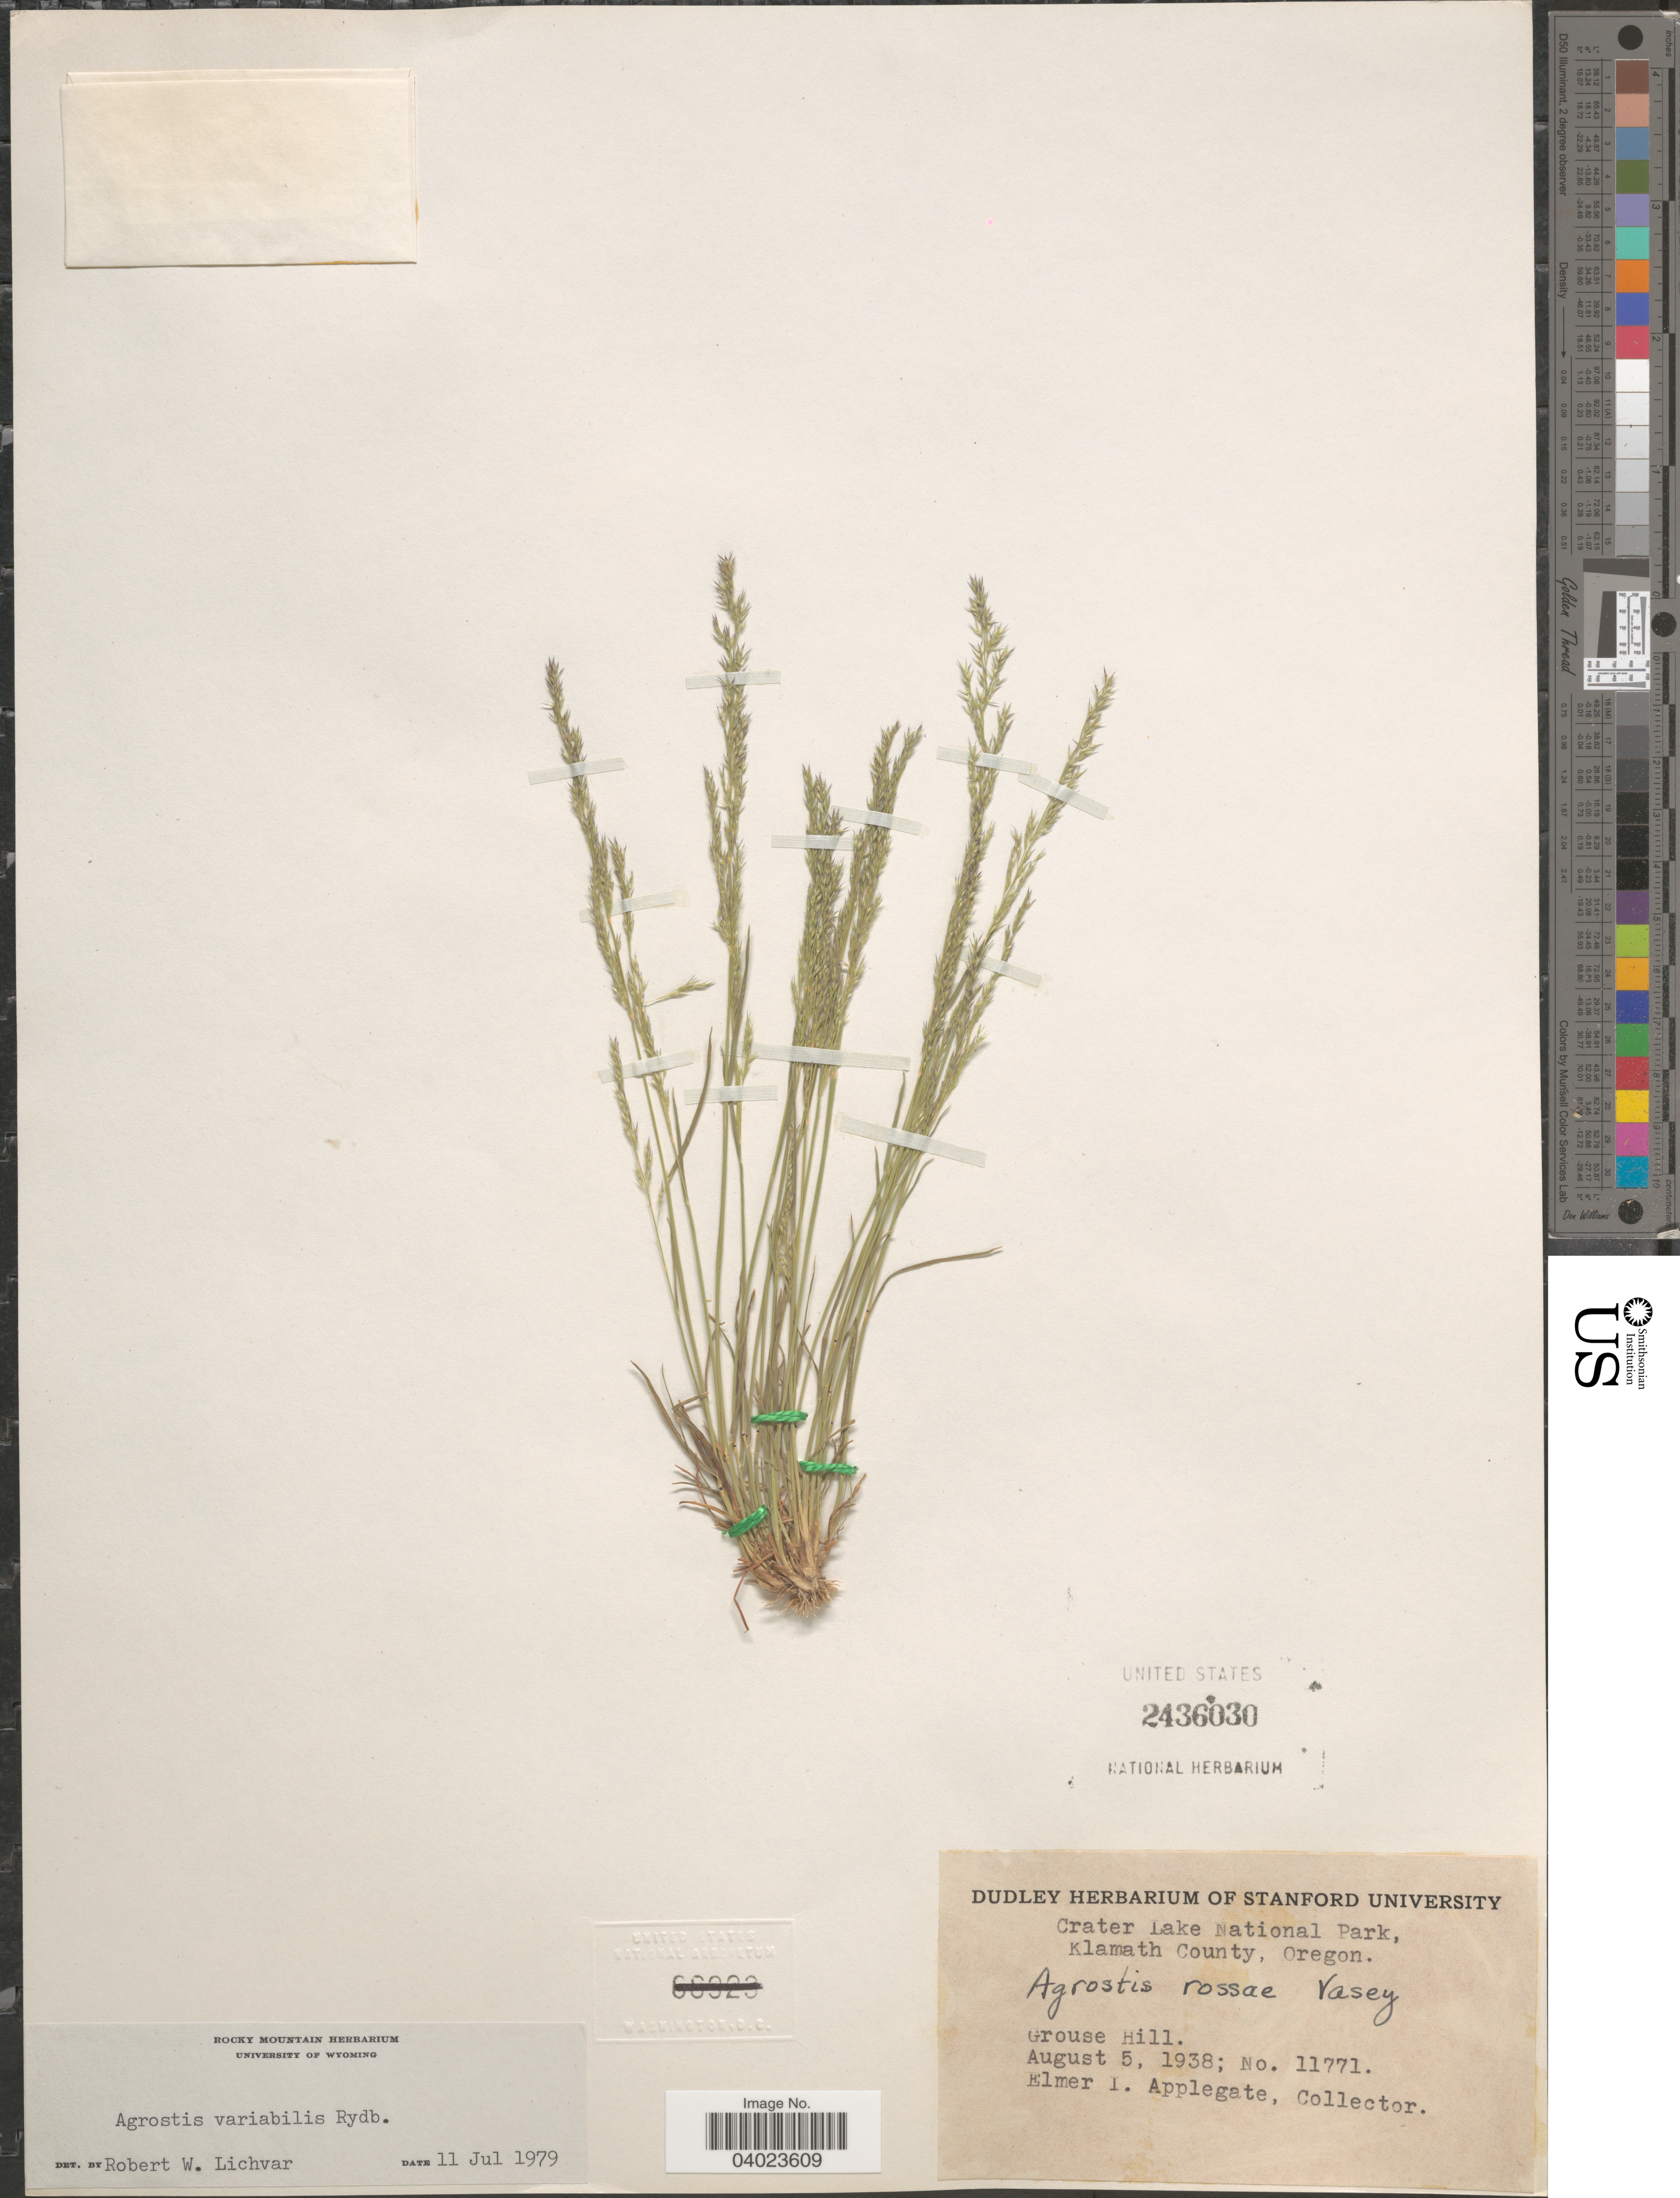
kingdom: Plantae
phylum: Tracheophyta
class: Liliopsida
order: Poales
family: Poaceae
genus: Agrostis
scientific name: Agrostis variabilis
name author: Rydb.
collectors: E. I. Applegate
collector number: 11771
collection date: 1938-08-05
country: United States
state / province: Oregon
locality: Crater Lake National Park. Klamath County. Grouse Hill.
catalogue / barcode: US 2436030